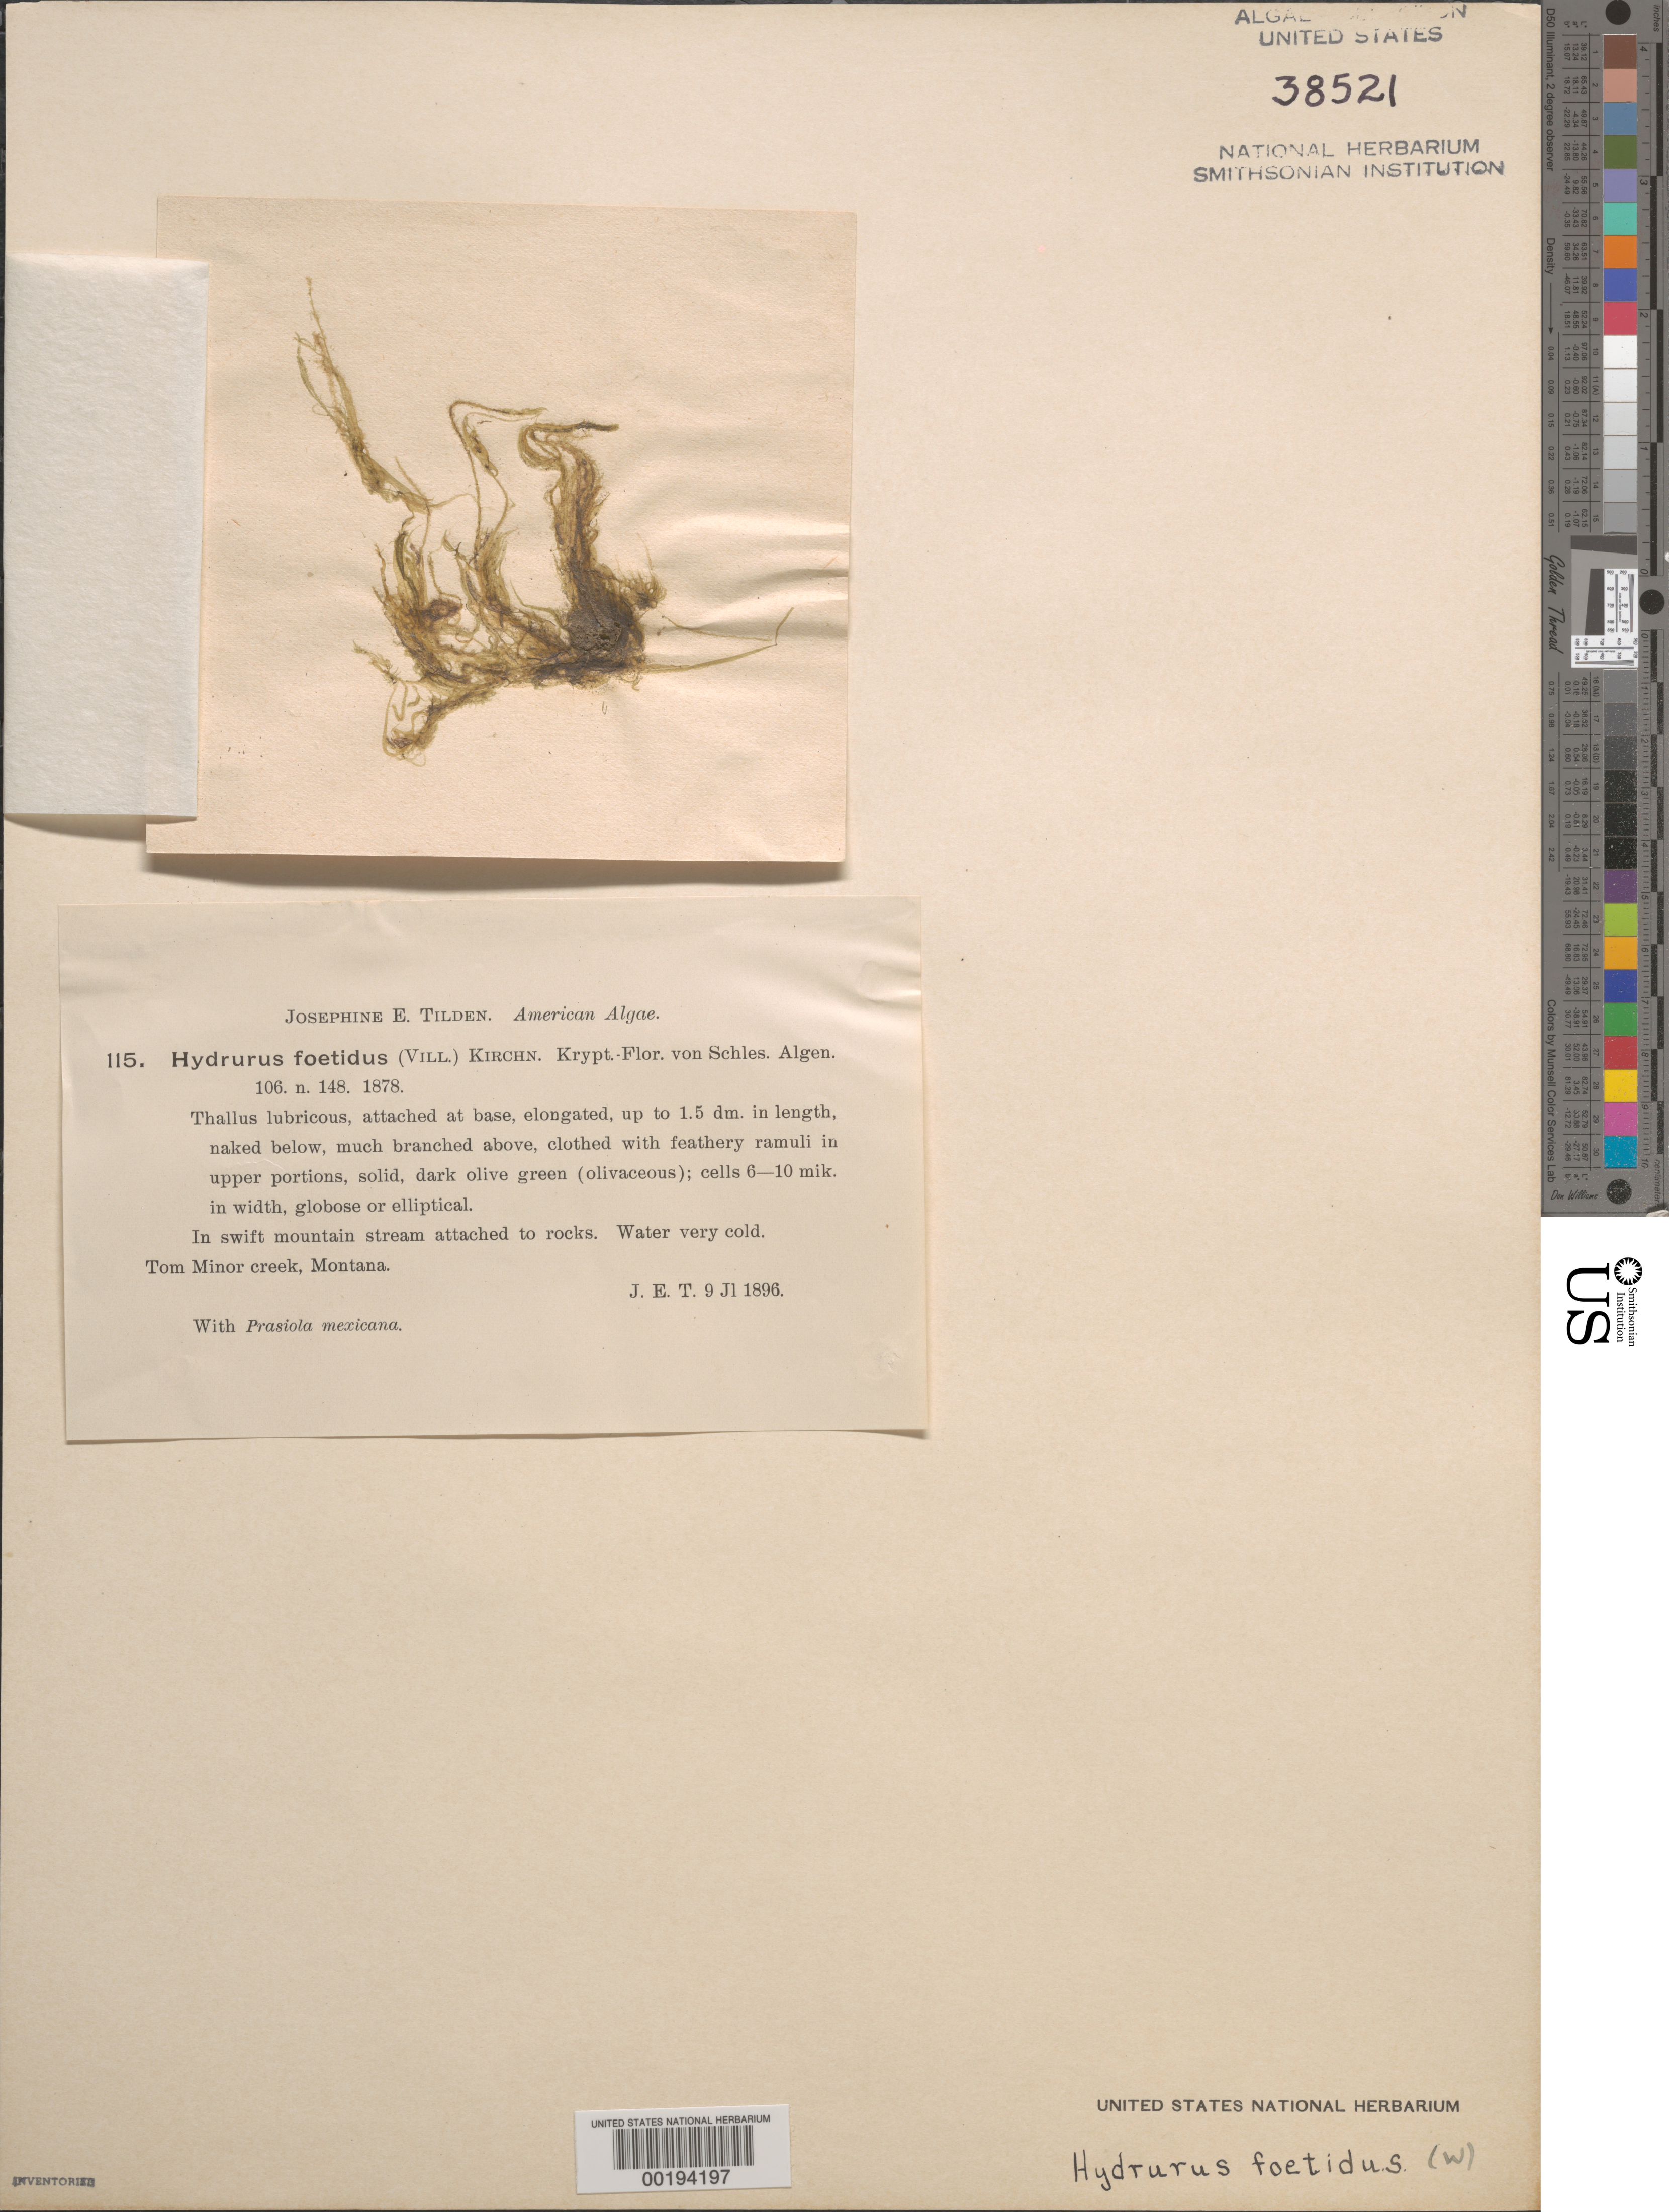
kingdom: Chromista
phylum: Ochrophyta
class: Chrysophyceae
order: Hydrurales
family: Hydruraceae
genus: Hydrurus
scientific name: Hydrurus foetidus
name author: (Villars) Trevis.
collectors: J. E. Tilden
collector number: JET 115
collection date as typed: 09 Jul 1896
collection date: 1896-07-09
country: United States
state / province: Montana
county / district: Park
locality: Tom Minor Creek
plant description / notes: Tilden, American Algae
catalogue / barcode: US 38521